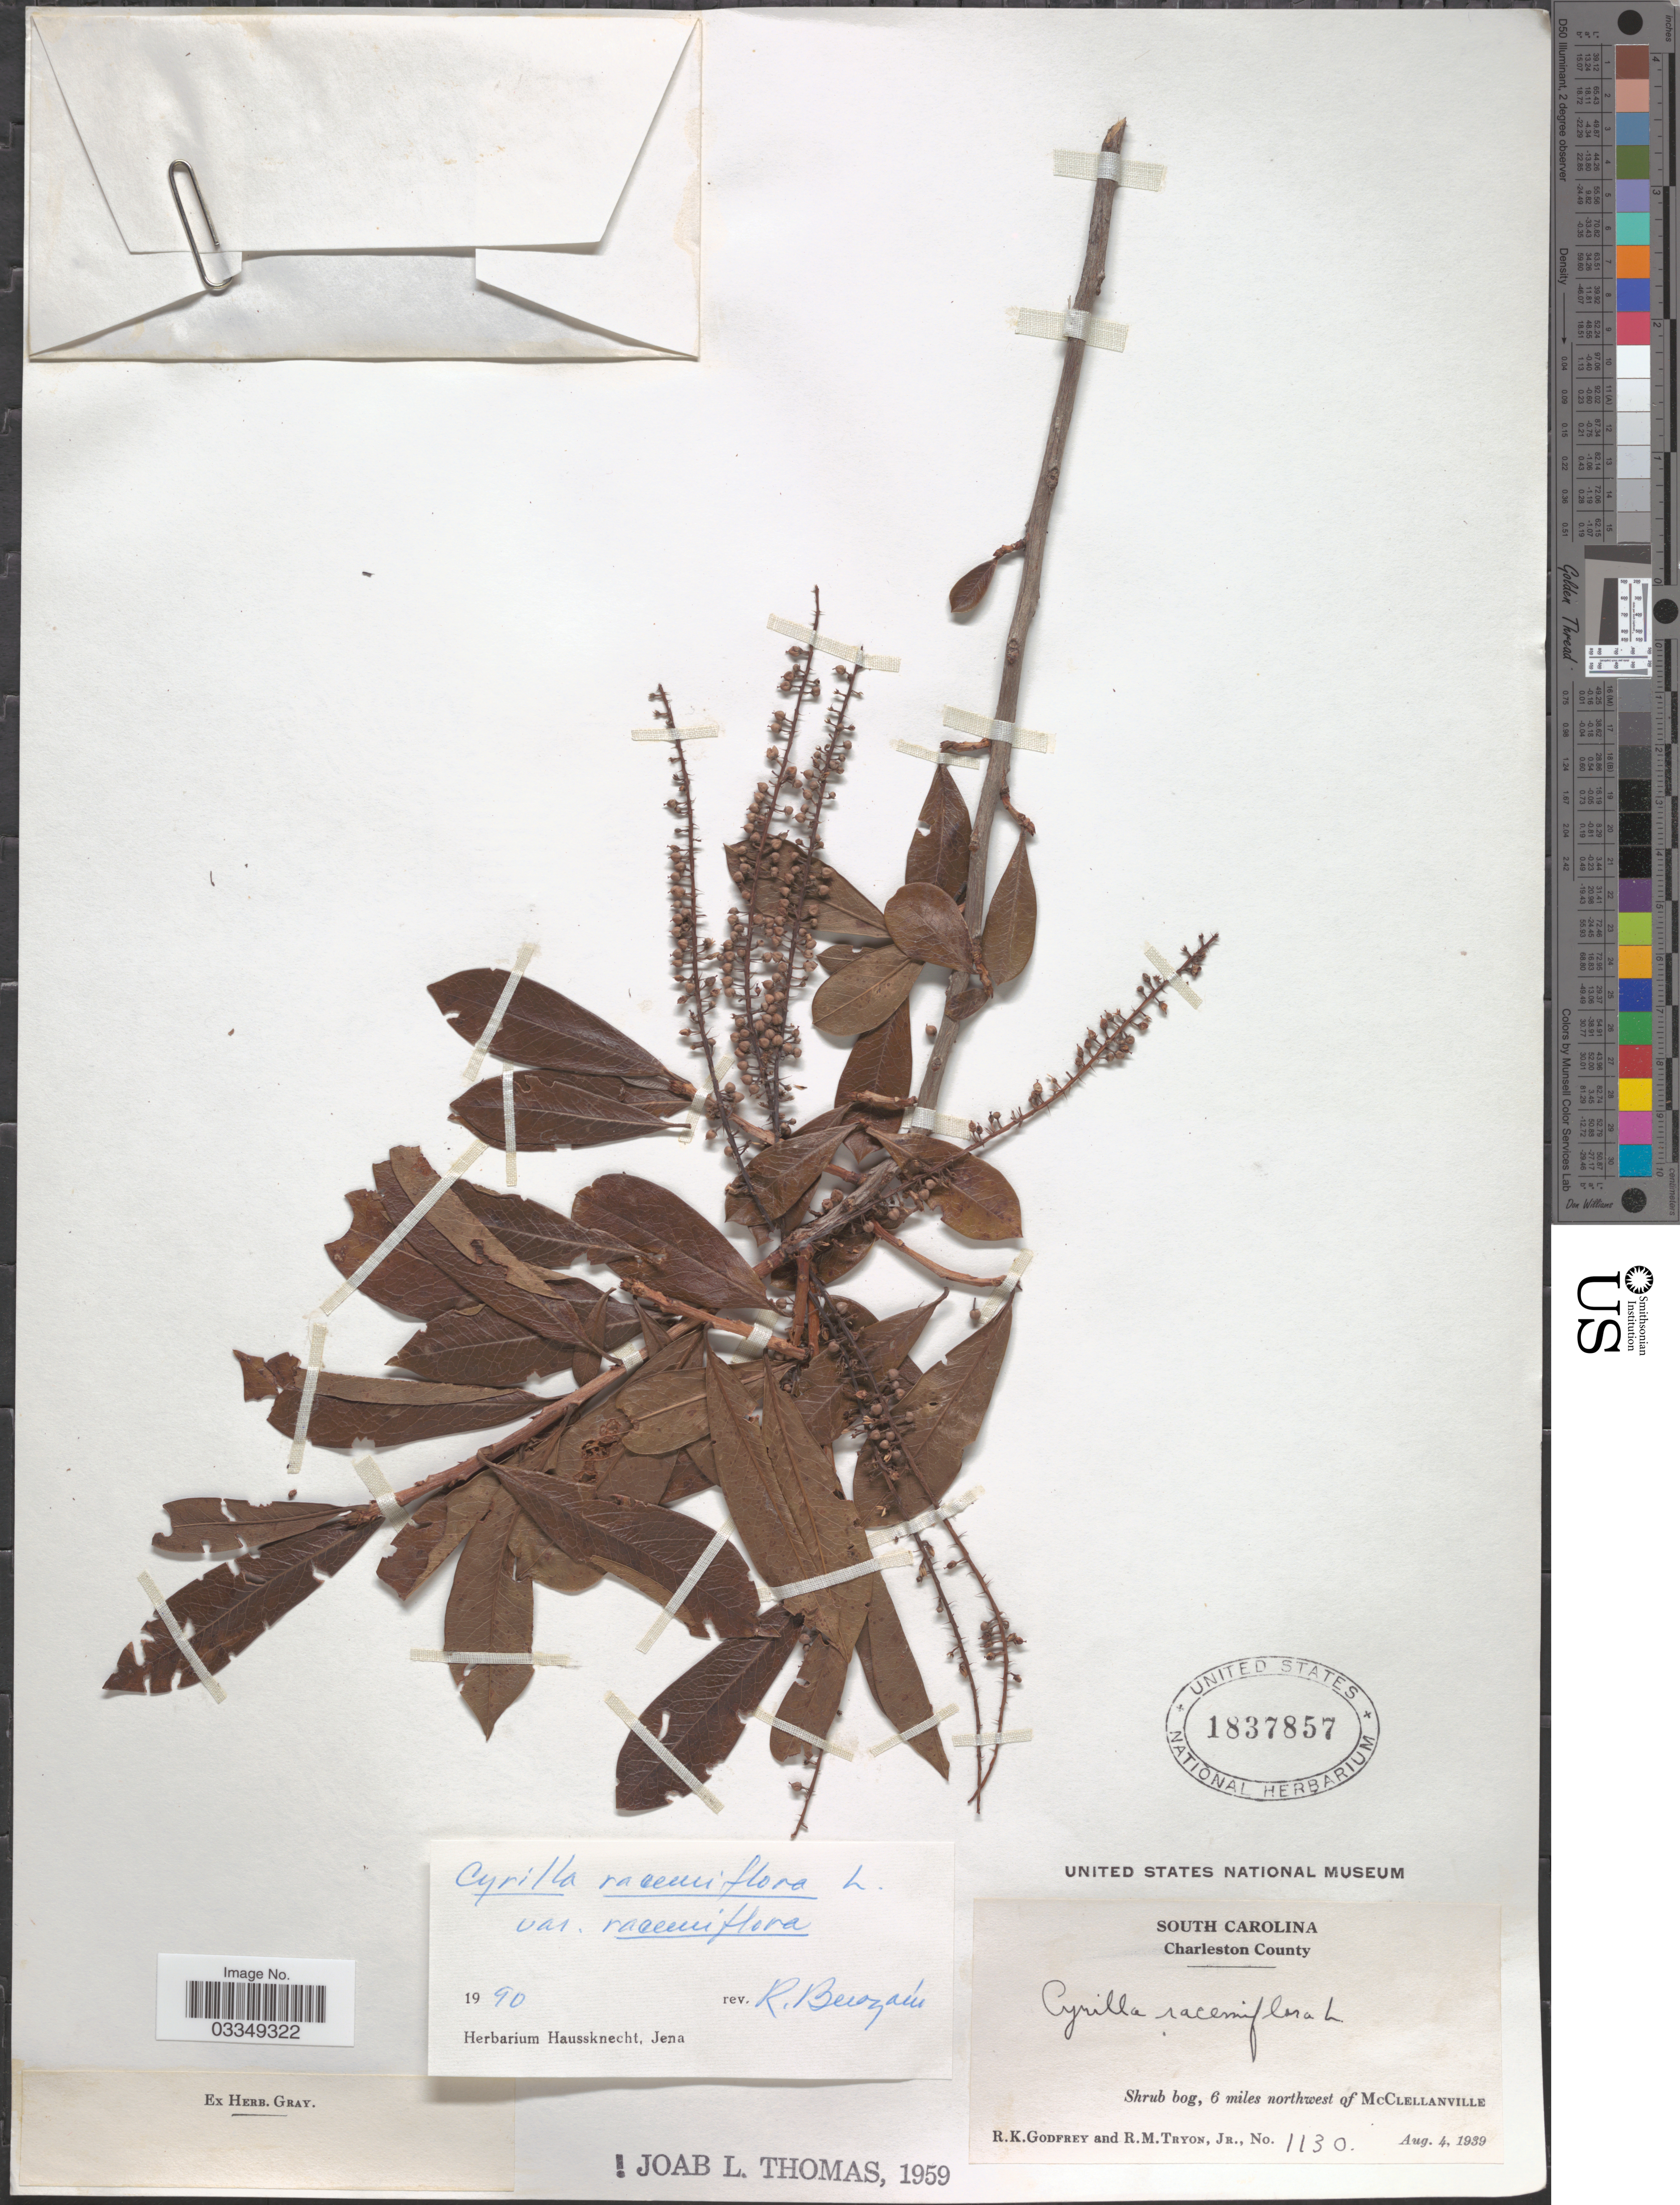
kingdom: Plantae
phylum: Tracheophyta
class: Magnoliopsida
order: Ericales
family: Cyrillaceae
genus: Cyrilla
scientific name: Cyrilla racemiflora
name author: L.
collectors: R. K. Godfrey & R. Tryon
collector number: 1130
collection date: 1939-08-04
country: United States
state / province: South Carolina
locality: Charleston County. 6 miles northwest of McClellanville.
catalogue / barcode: US 1837857